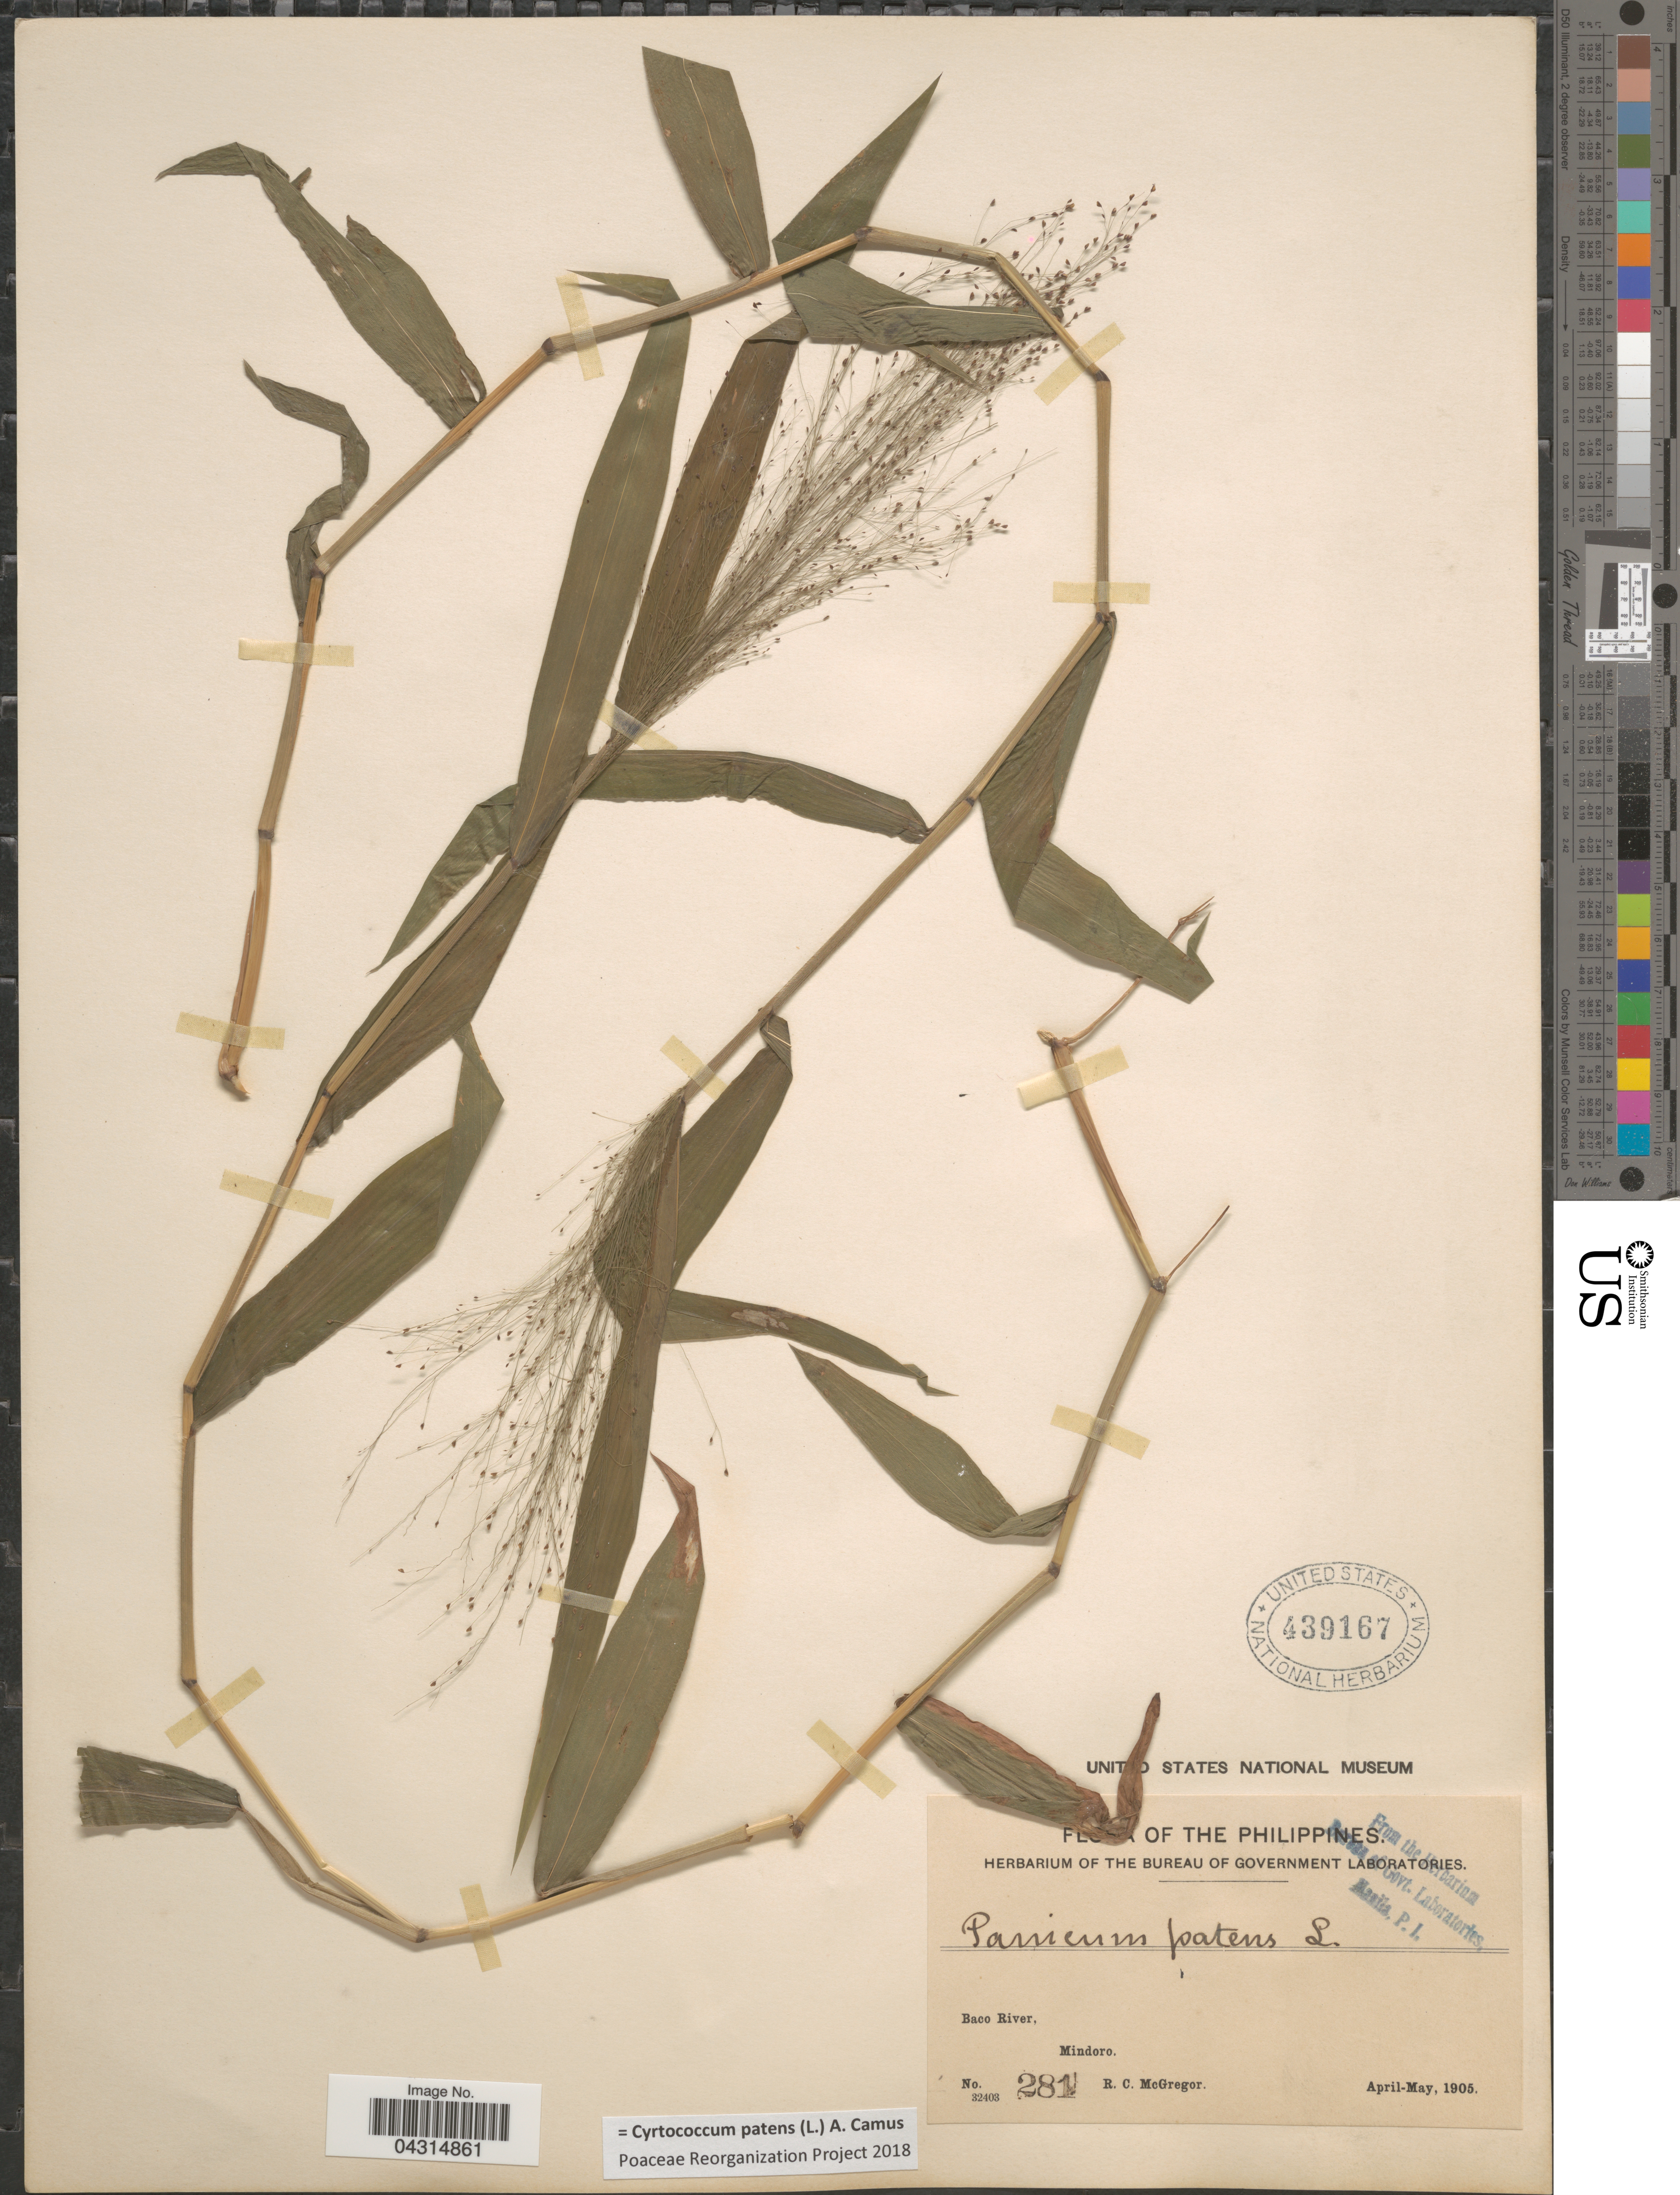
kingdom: Plantae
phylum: Tracheophyta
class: Liliopsida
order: Poales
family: Poaceae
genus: Cyrtococcum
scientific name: Cyrtococcum patens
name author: (L.) A. Camus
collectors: R. C. McGregor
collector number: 281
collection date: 1905-04/1905-05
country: Philippines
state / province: Mimaropa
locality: Baco River, Mindoro.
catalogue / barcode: US 439167